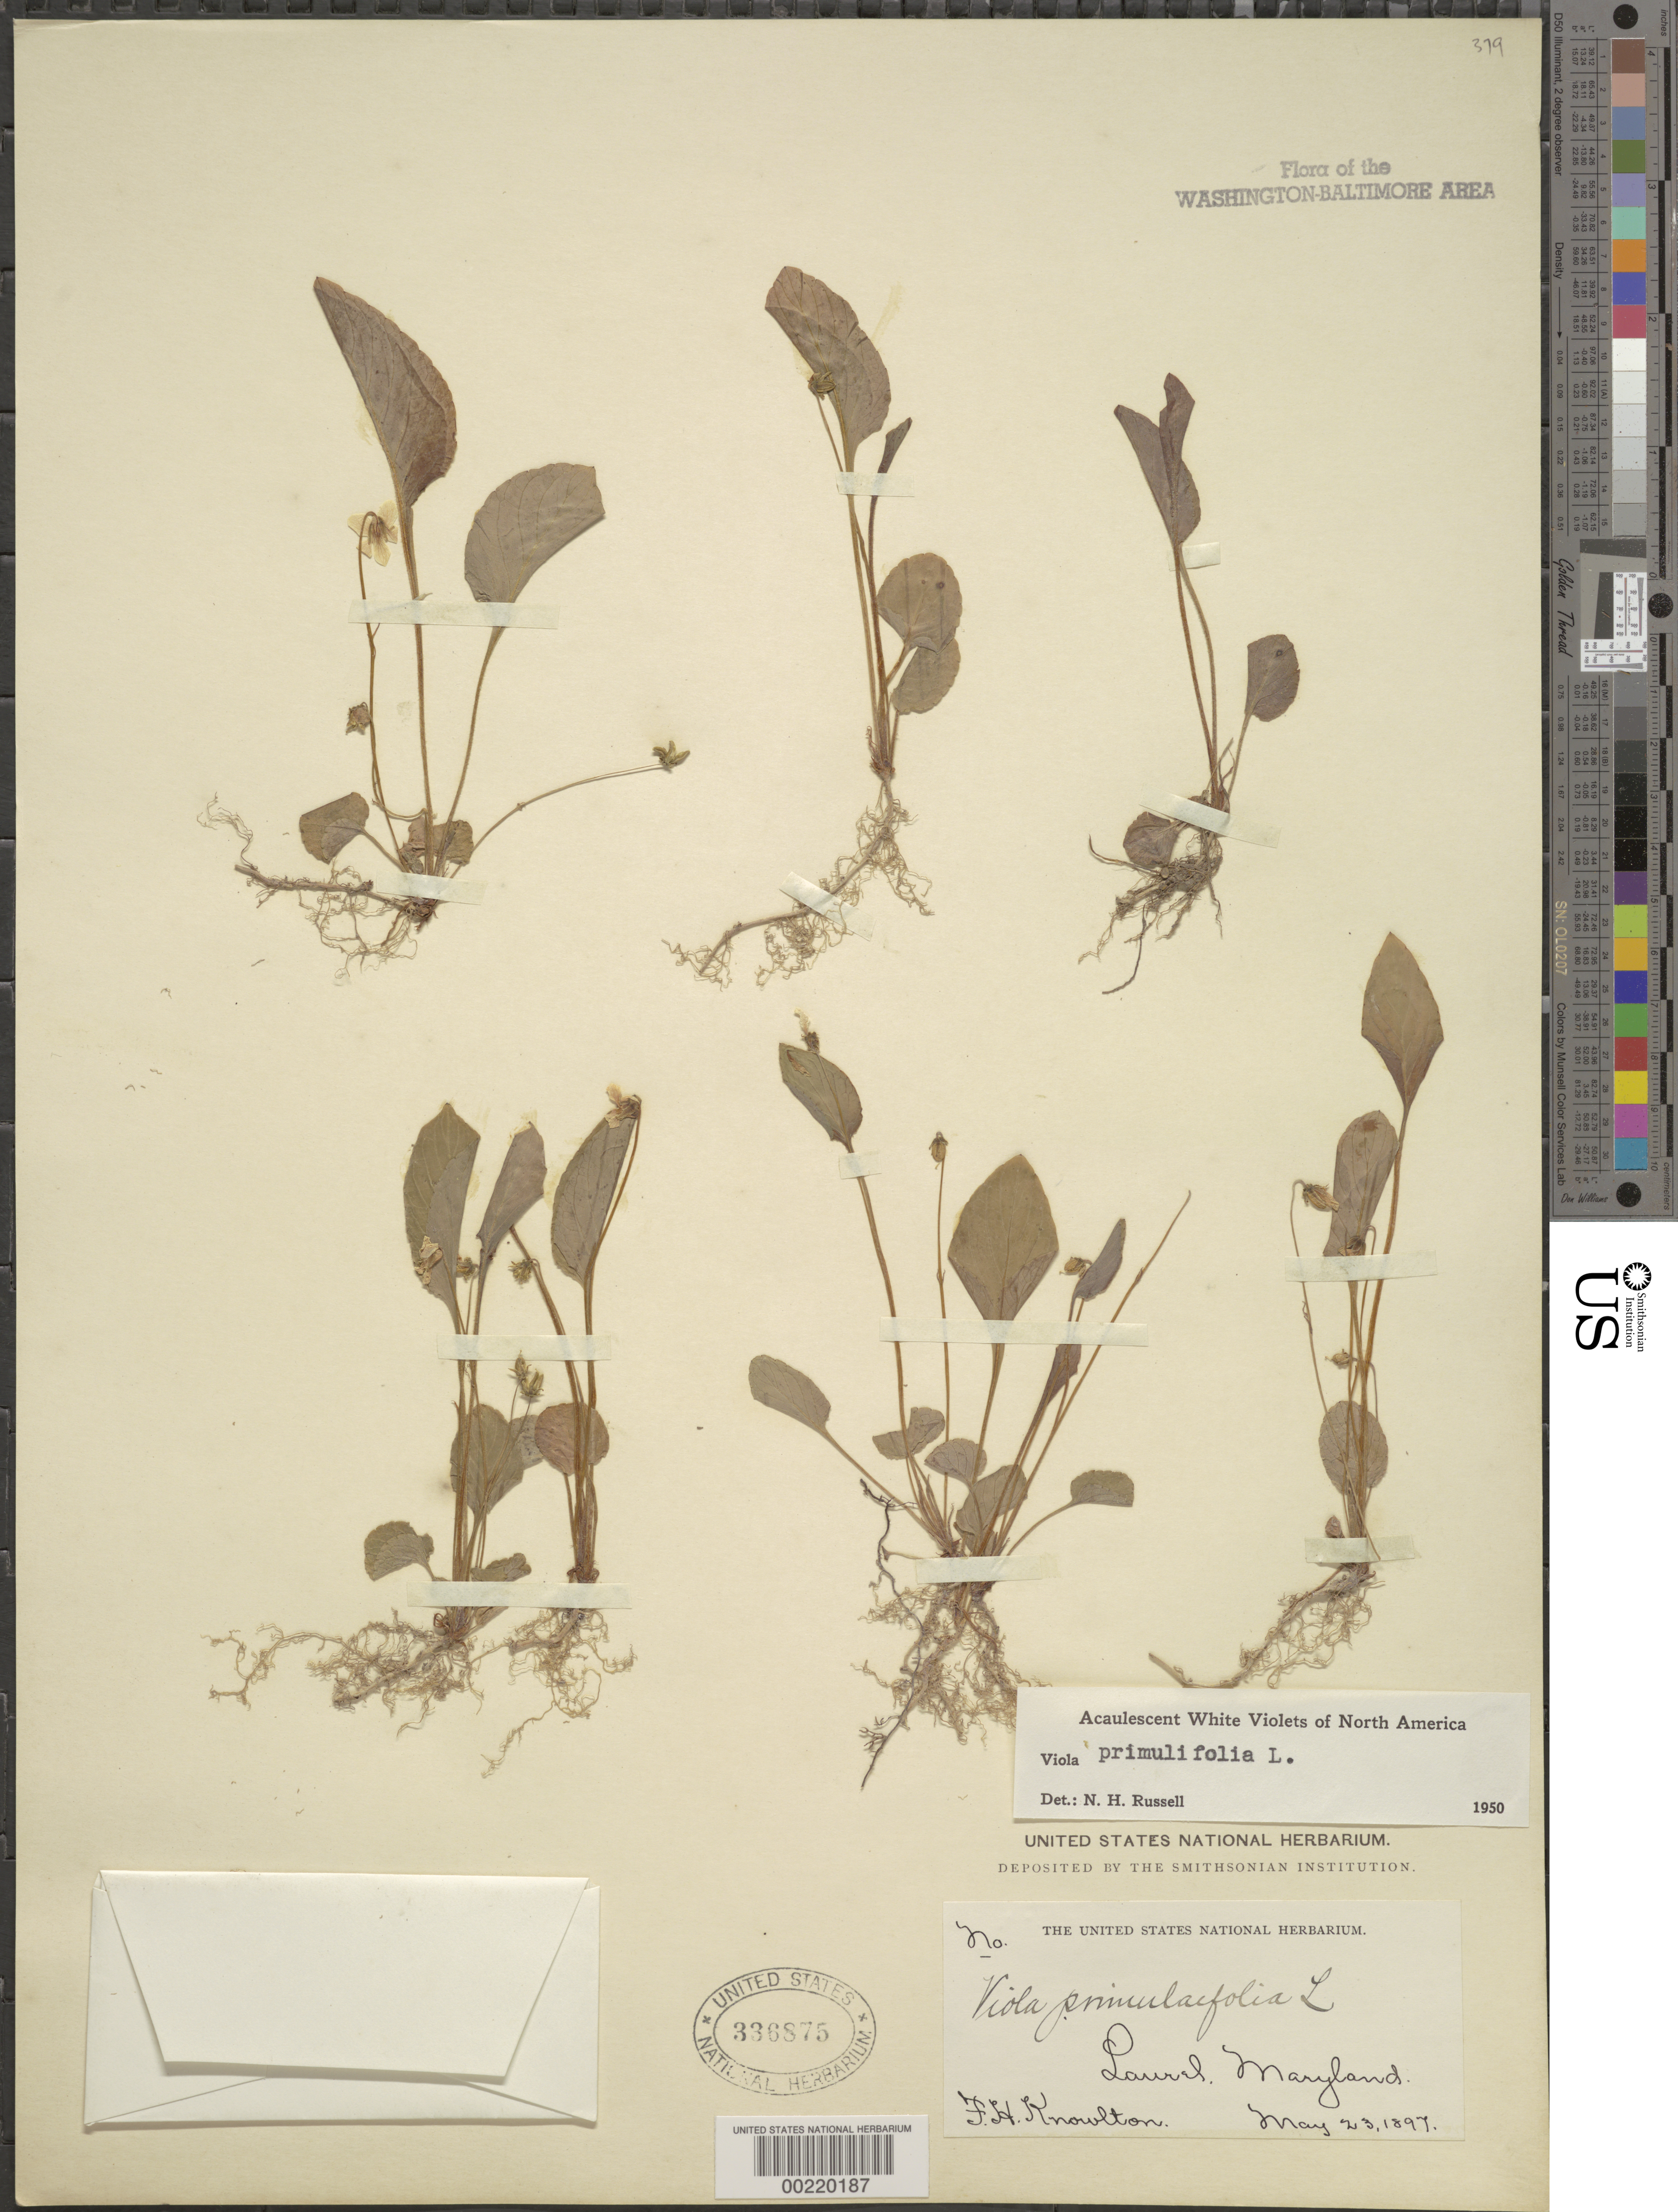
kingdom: Plantae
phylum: Tracheophyta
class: Magnoliopsida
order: Malpighiales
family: Violaceae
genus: Viola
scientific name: Viola primulifolia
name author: L.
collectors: F. H. Knowlton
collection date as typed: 23 May 1897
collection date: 1897-05-23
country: United States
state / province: Maryland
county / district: Prince George's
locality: Laurel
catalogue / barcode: US 336875